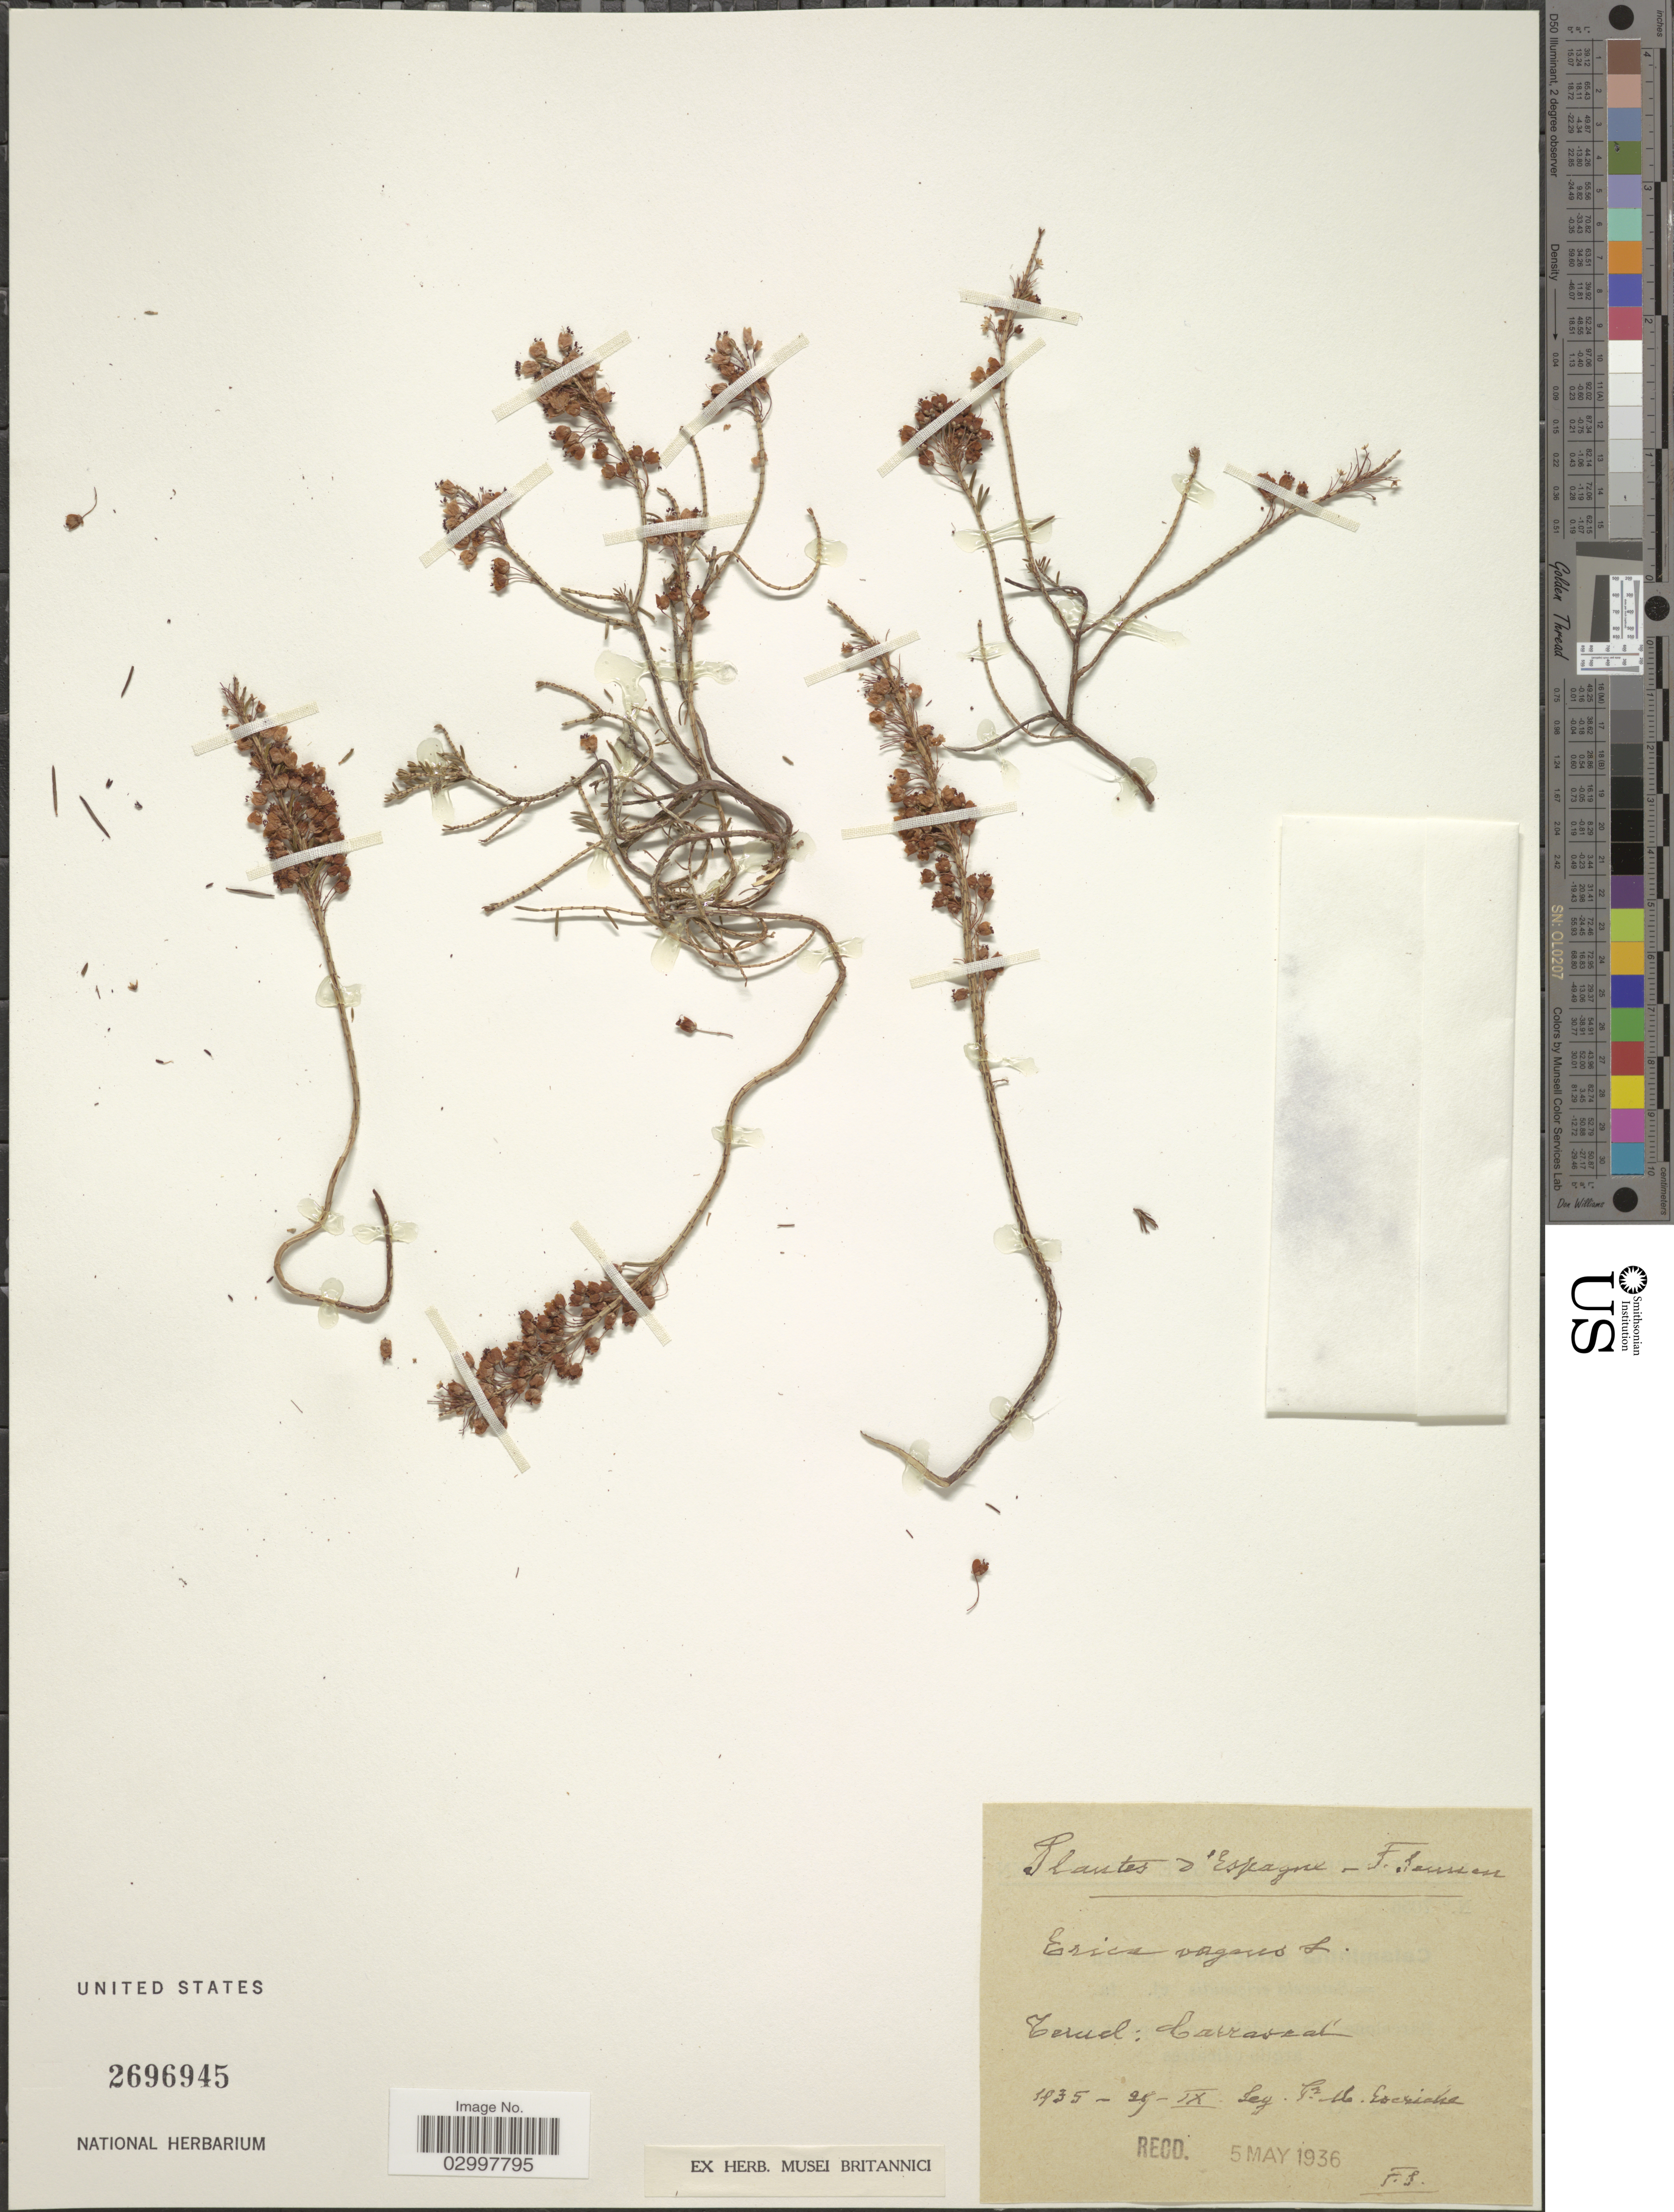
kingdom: Plantae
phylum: Tracheophyta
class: Magnoliopsida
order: Ericales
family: Ericaceae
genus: Erica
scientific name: Erica vagans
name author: L.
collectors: M. Escriche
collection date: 1935-09-29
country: Spain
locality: Teruel: Carrascal. Espagne.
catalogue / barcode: US 2696945